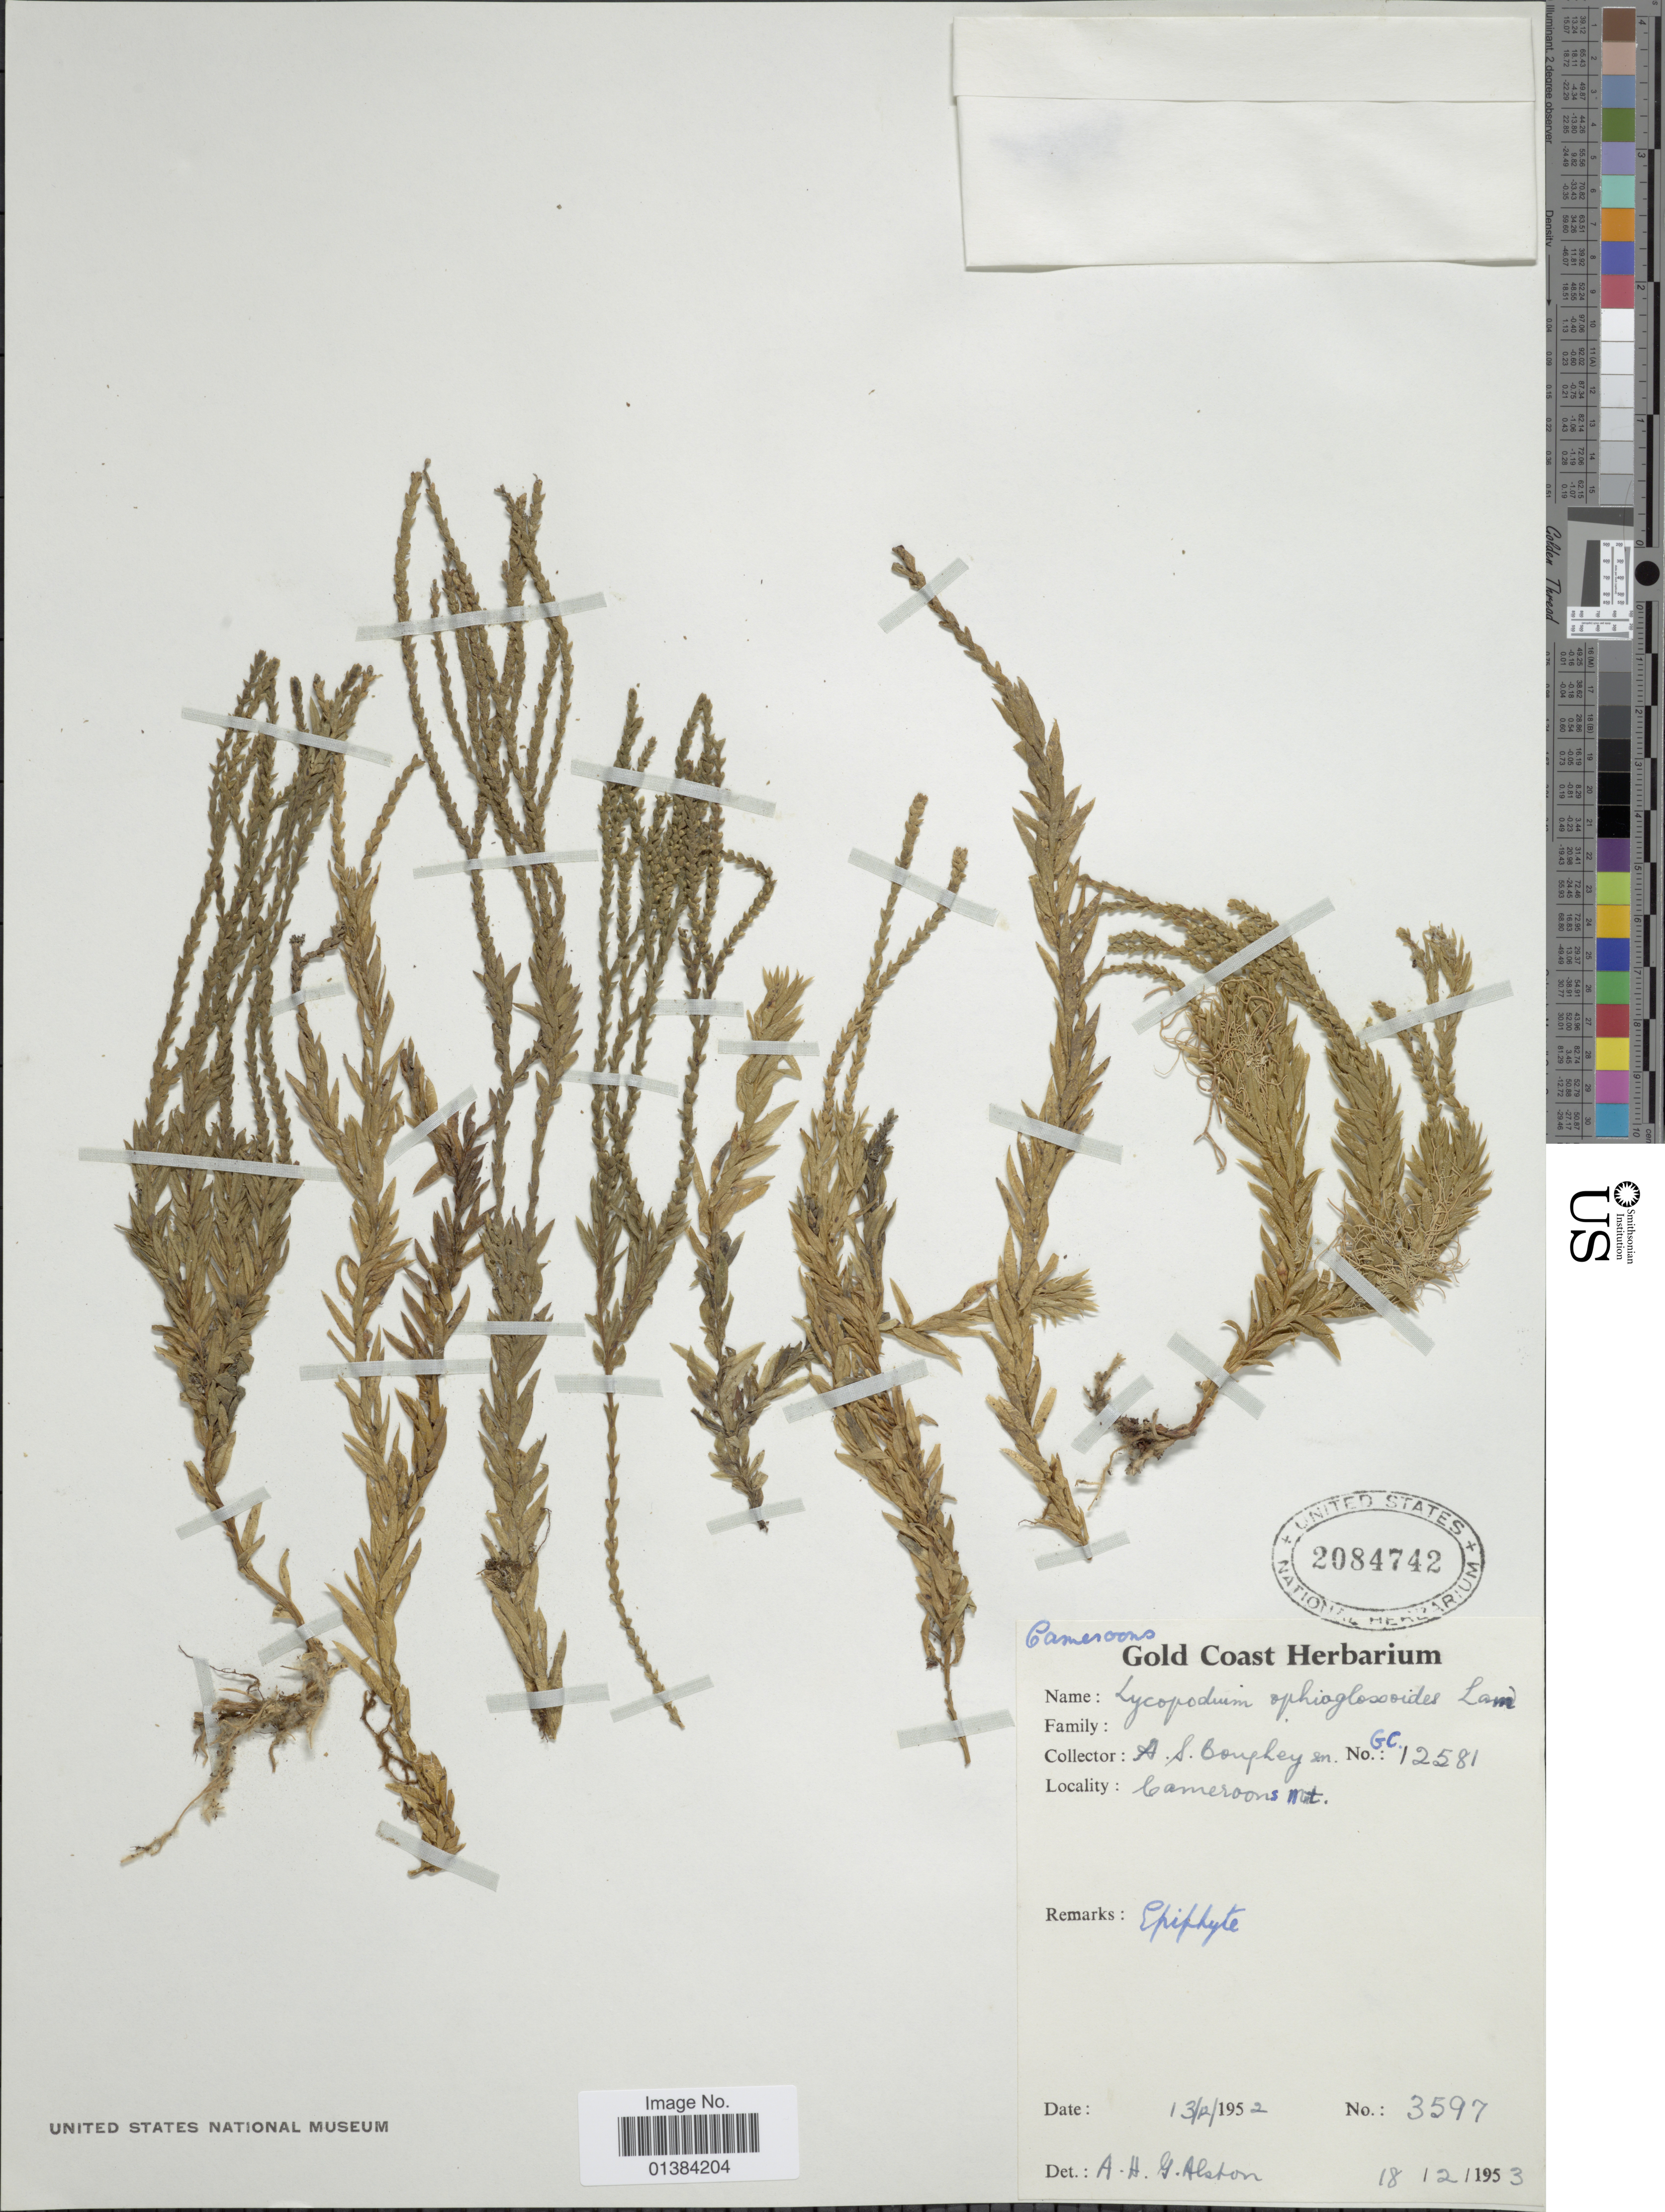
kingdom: Plantae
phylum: Tracheophyta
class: Lycopodiopsida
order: Lycopodiales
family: Lycopodiaceae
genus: Phlegmariurus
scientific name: Phlegmariurus ophioglossoides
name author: (Lam.) A. R. Field & Bostock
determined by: Field, A. R.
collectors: A. Boughey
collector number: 3597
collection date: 1952-12-13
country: Cameroon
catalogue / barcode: US 2084742